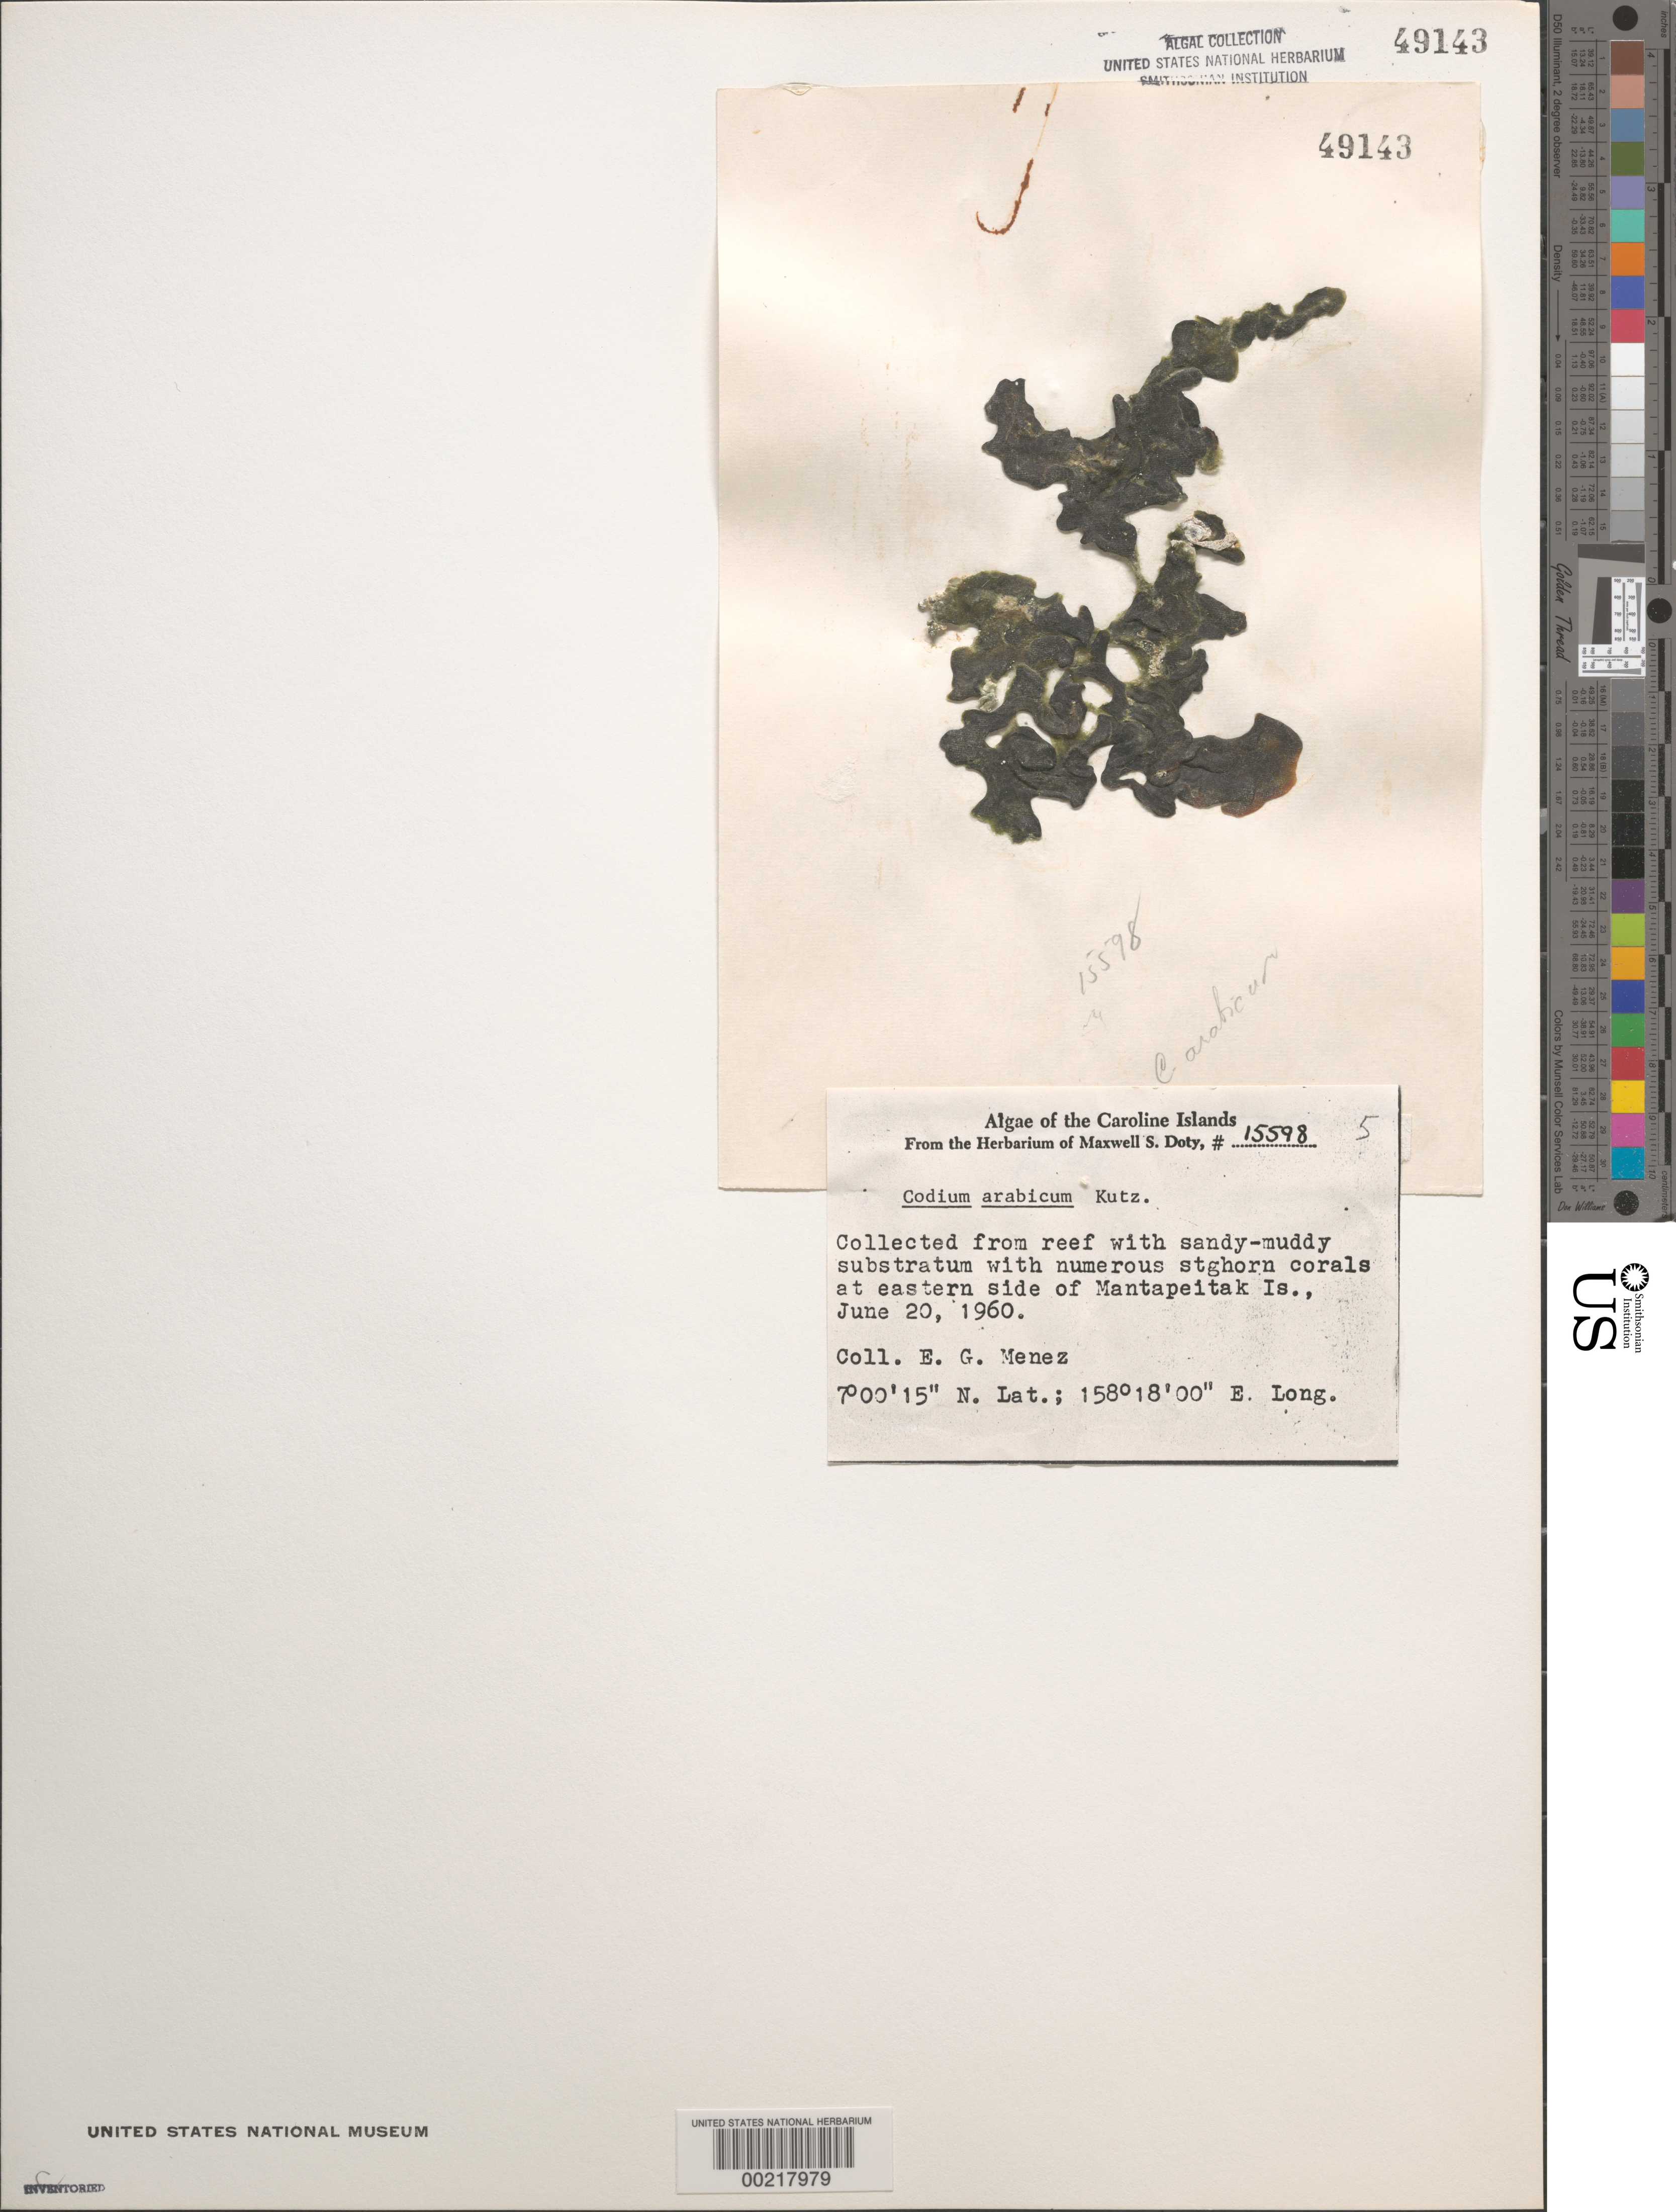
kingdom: Plantae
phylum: Chlorophyta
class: Ulvophyceae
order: Bryopsidales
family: Codiaceae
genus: Codium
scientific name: Codium arabicum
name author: Kütz.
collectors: Meñez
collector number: MSD 15598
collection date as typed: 20 Jun 1960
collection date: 1960-06-20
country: Micronesia, Federated States of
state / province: Pohnpei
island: Mantapeitak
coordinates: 7 00' 15" N, 158 18' 00" E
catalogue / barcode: US 49143